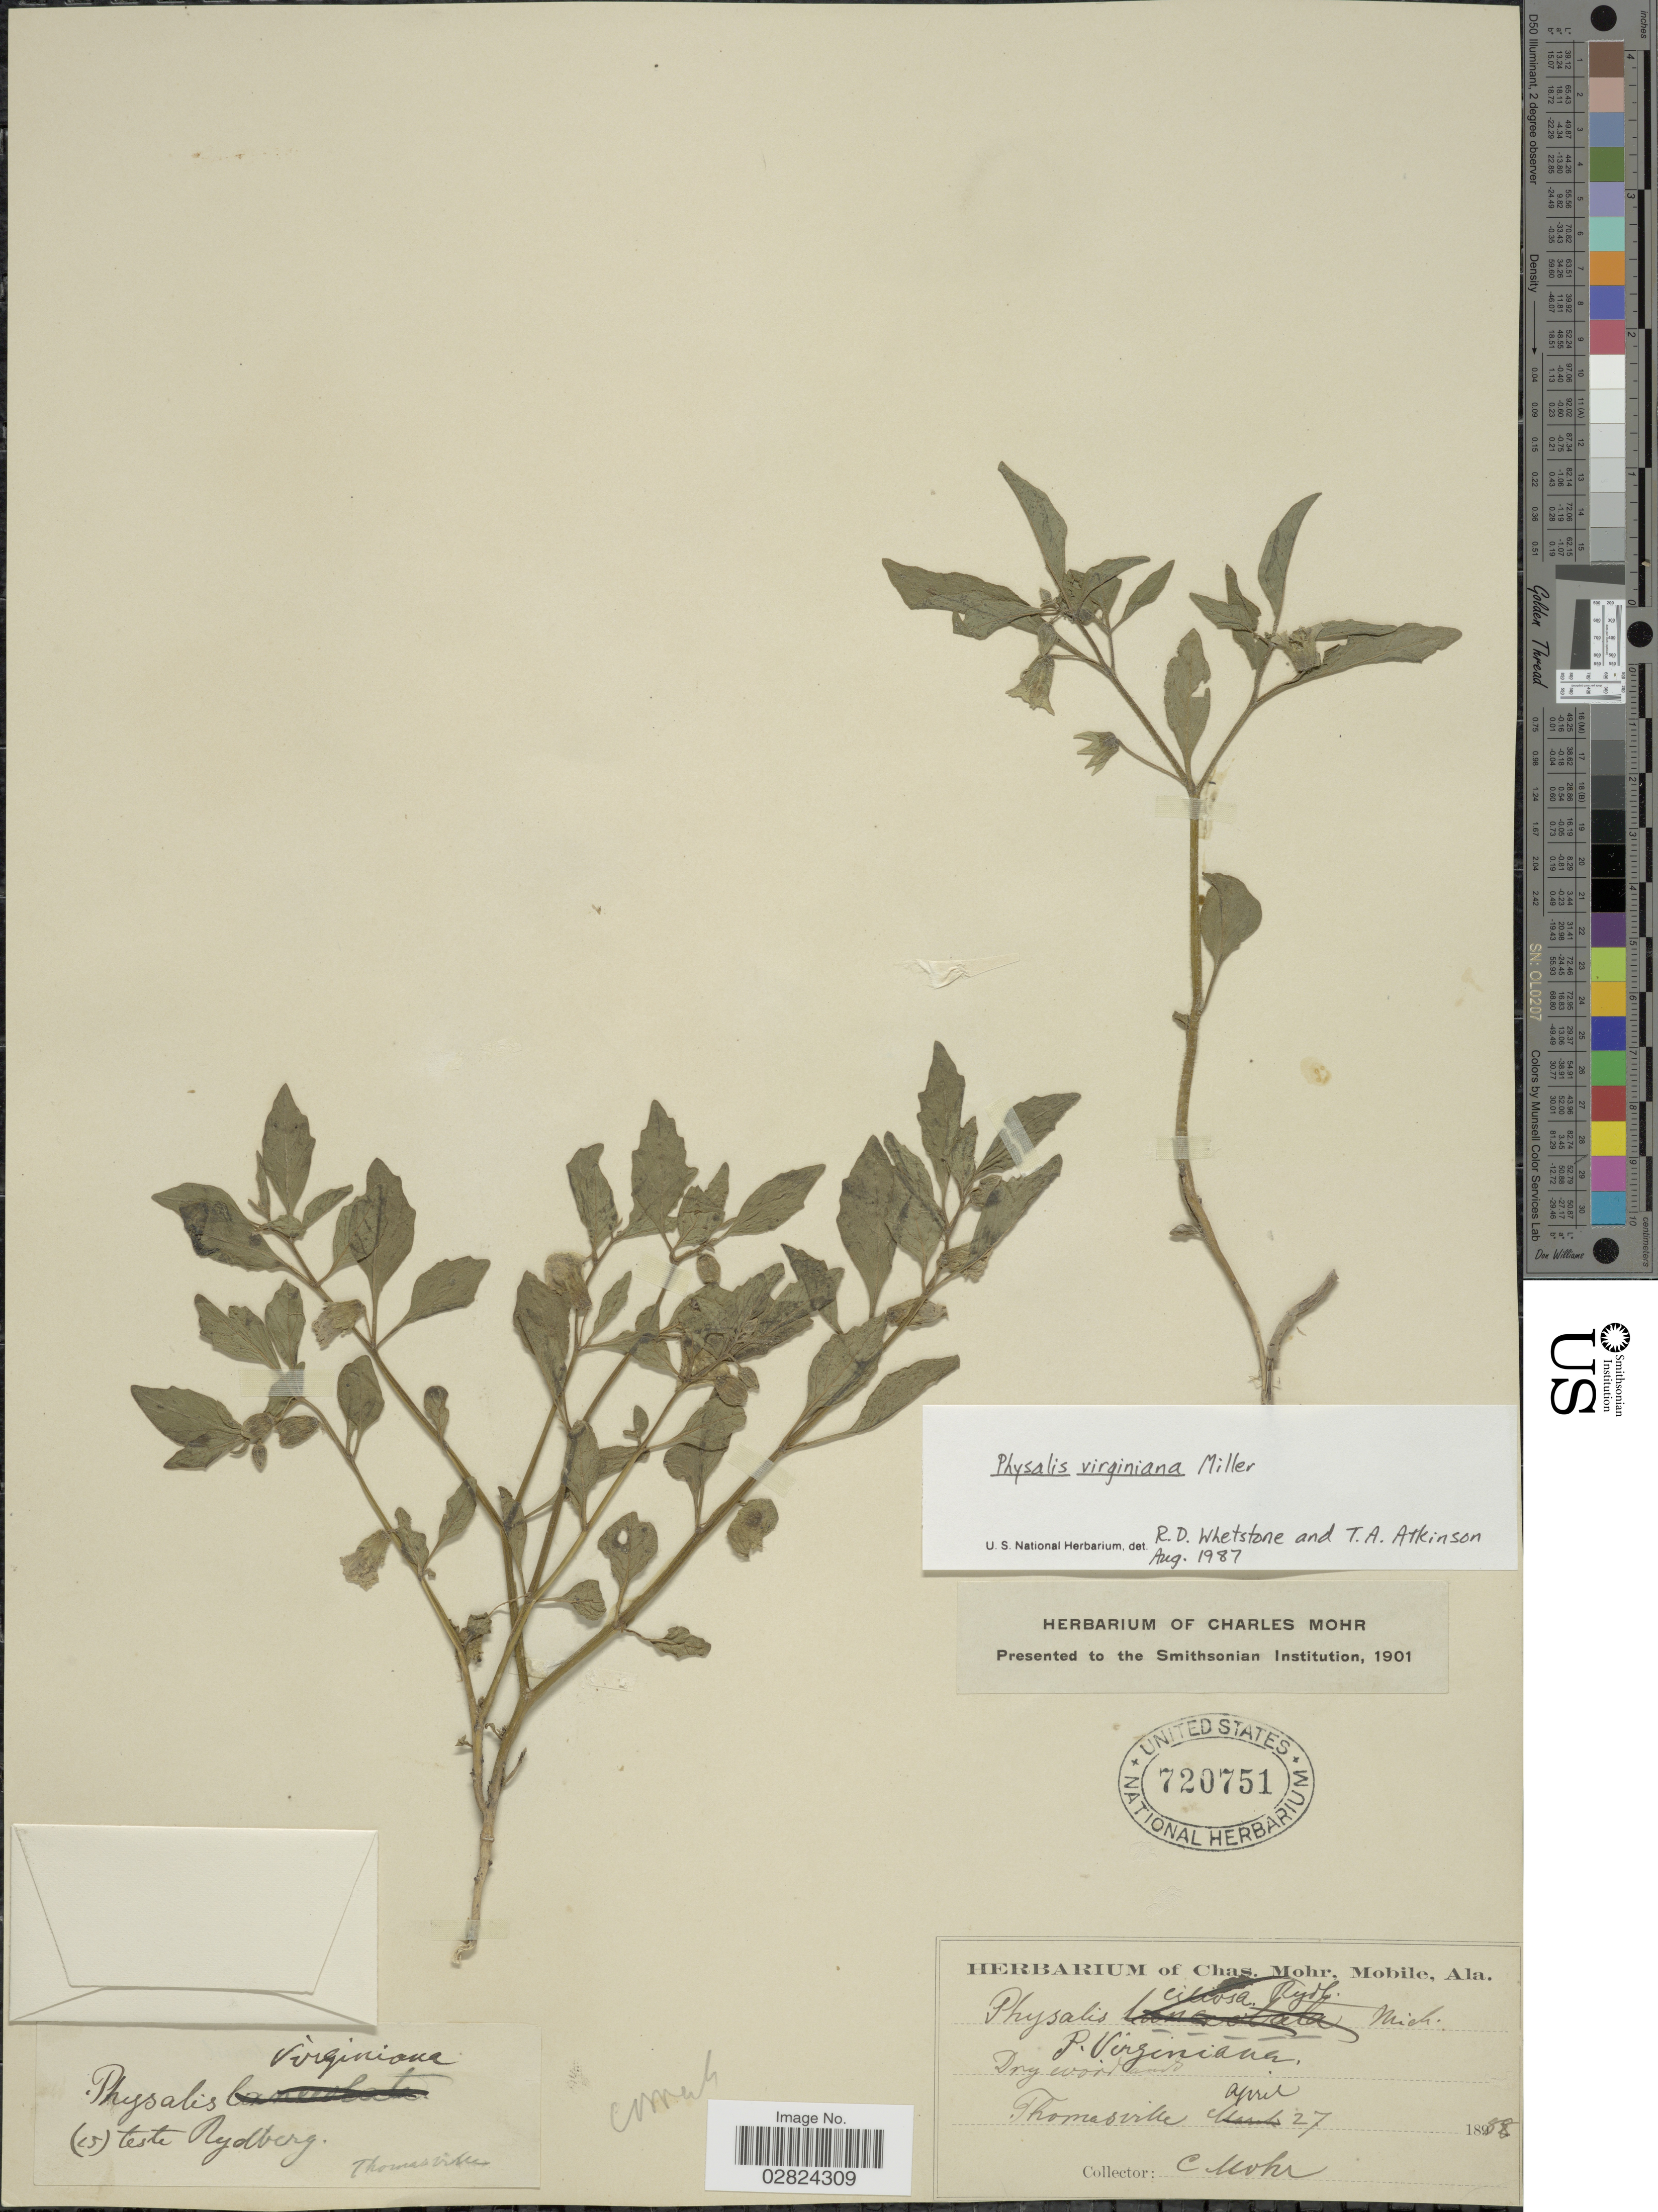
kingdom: Plantae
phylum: Tracheophyta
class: Magnoliopsida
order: Solanales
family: Solanaceae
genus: Physalis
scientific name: Physalis virginiana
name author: Mill.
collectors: Mohr, C. T. (herbarium)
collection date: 1888-04-27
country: United States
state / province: Alabama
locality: Thomasville.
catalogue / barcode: US 720751